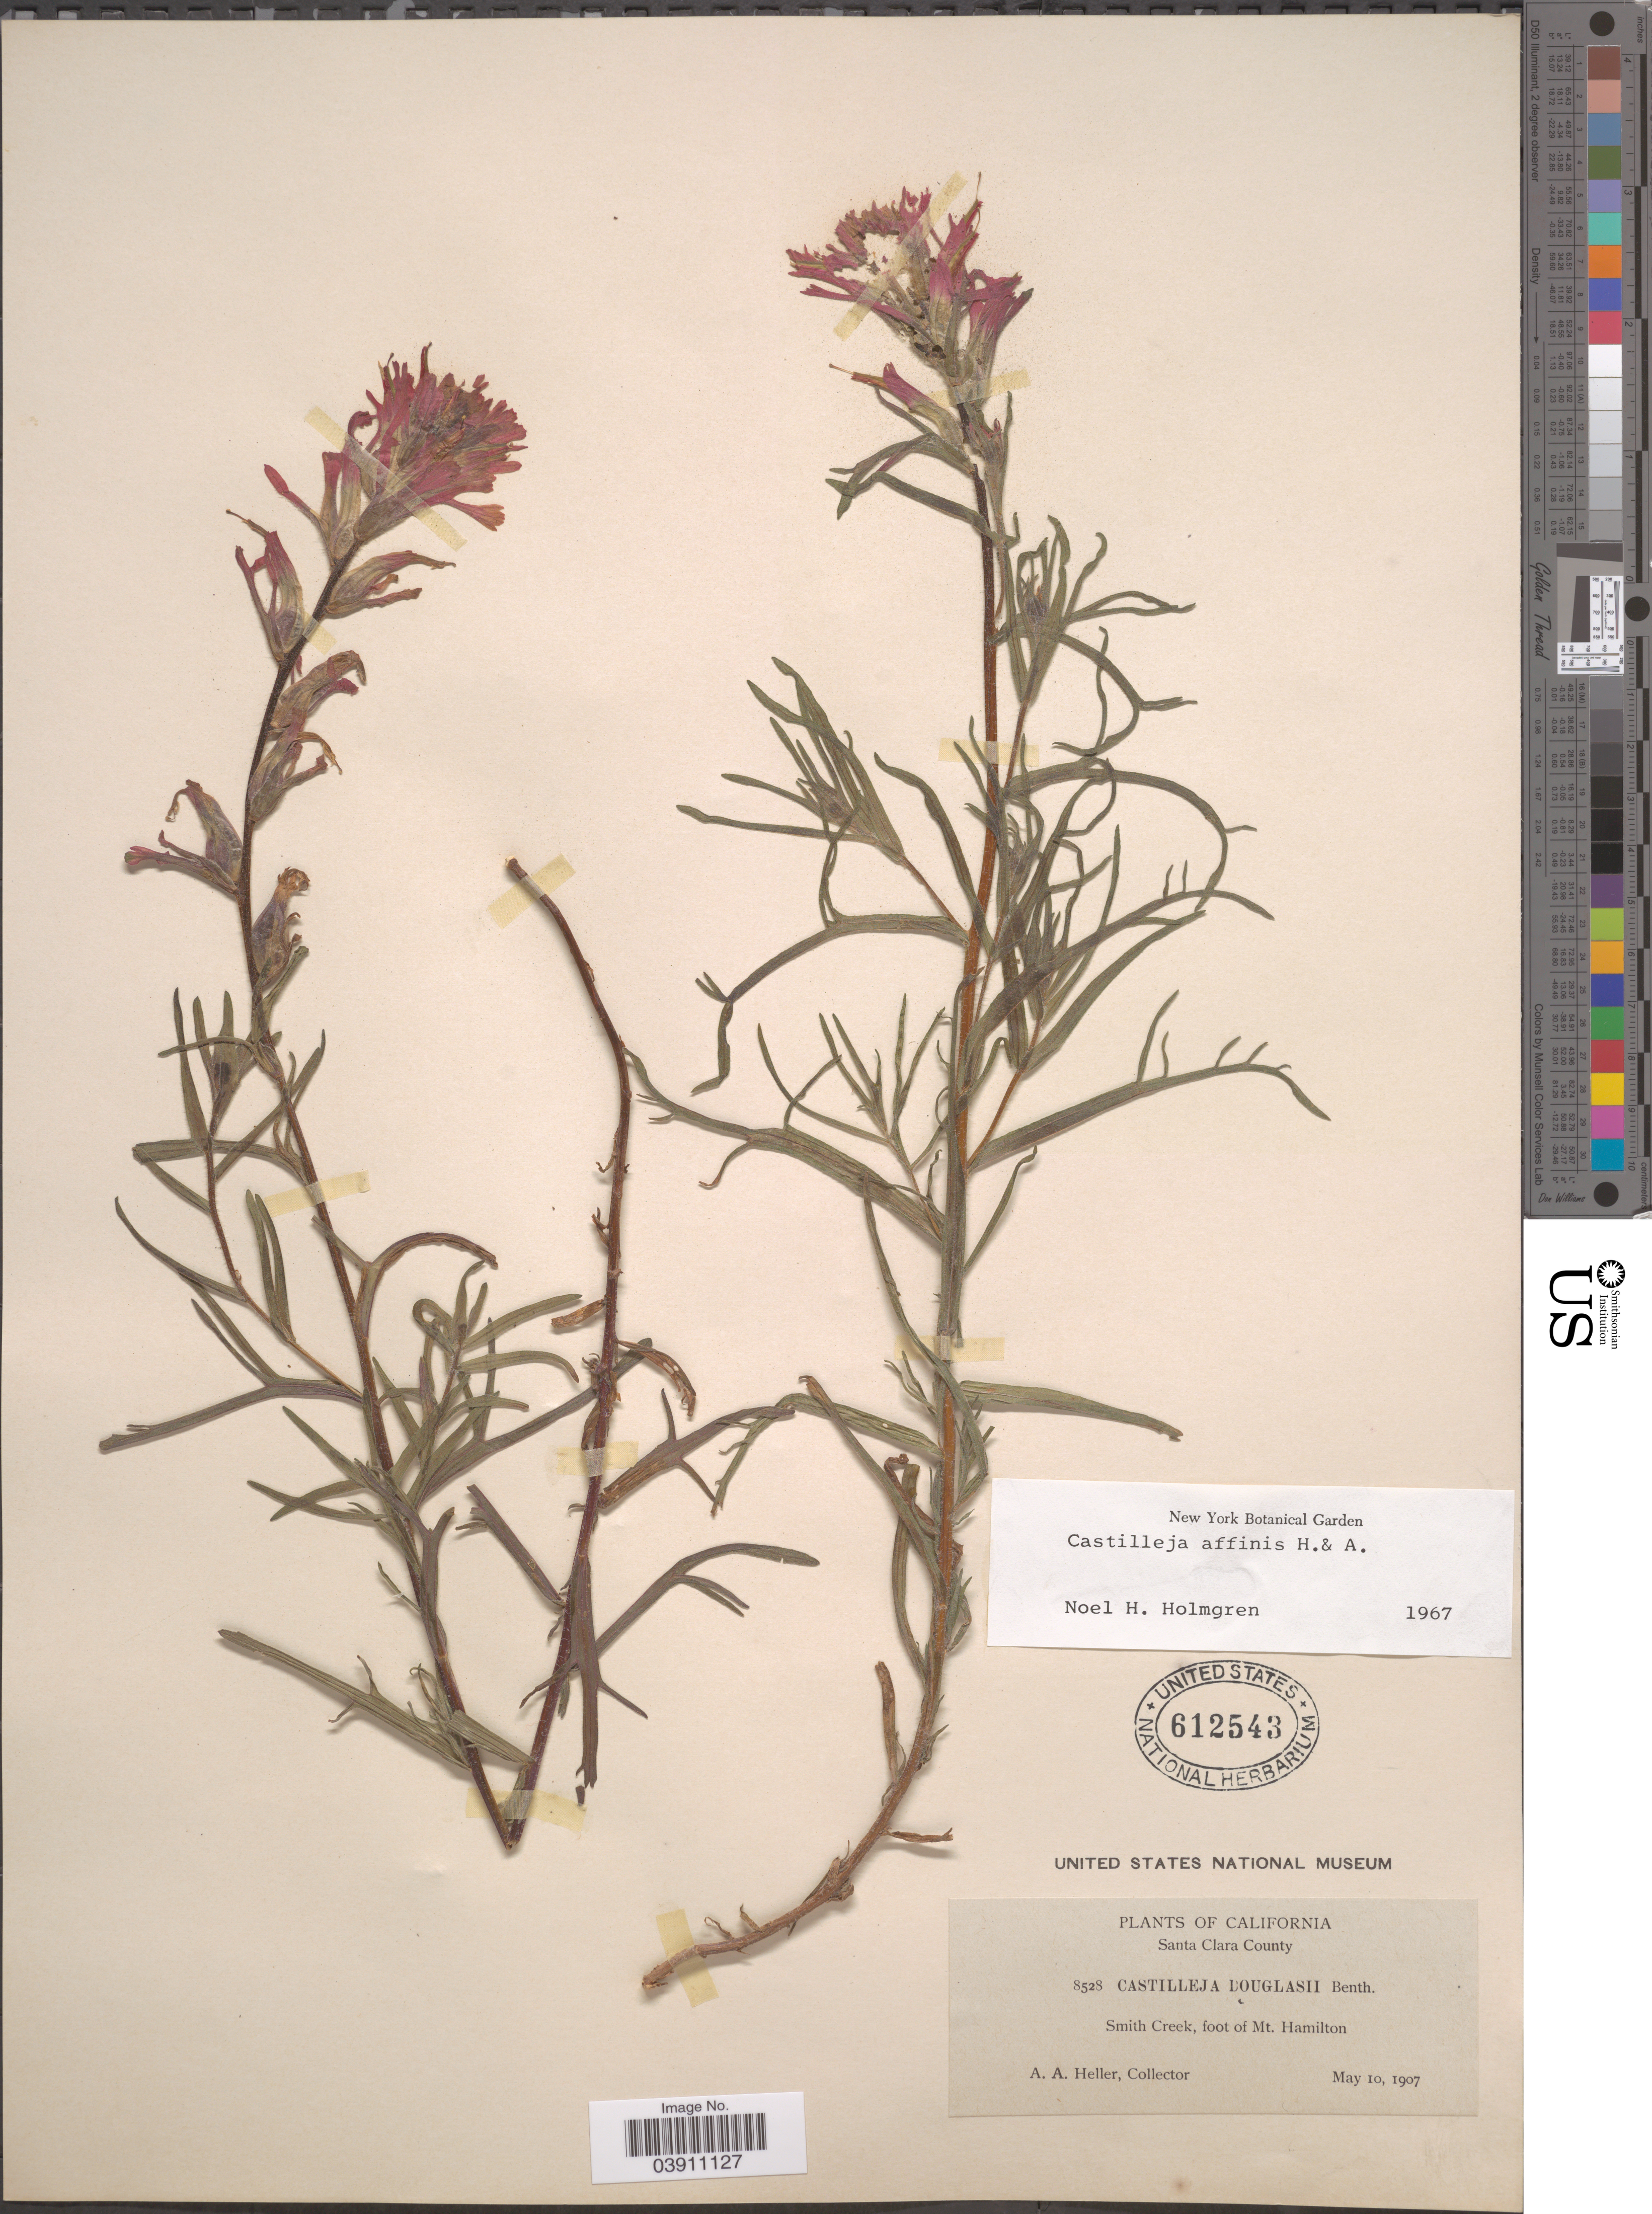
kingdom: Plantae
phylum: Tracheophyta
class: Magnoliopsida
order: Lamiales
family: Orobanchaceae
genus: Castilleja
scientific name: Castilleja affinis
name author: Hook. & Arn.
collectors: A. A. Heller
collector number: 8528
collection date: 1907-05-10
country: United States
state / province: California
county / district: Santa Clara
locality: Santa Clara County. Smith Creek, foot of Mt. Hamilton.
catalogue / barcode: US 612543